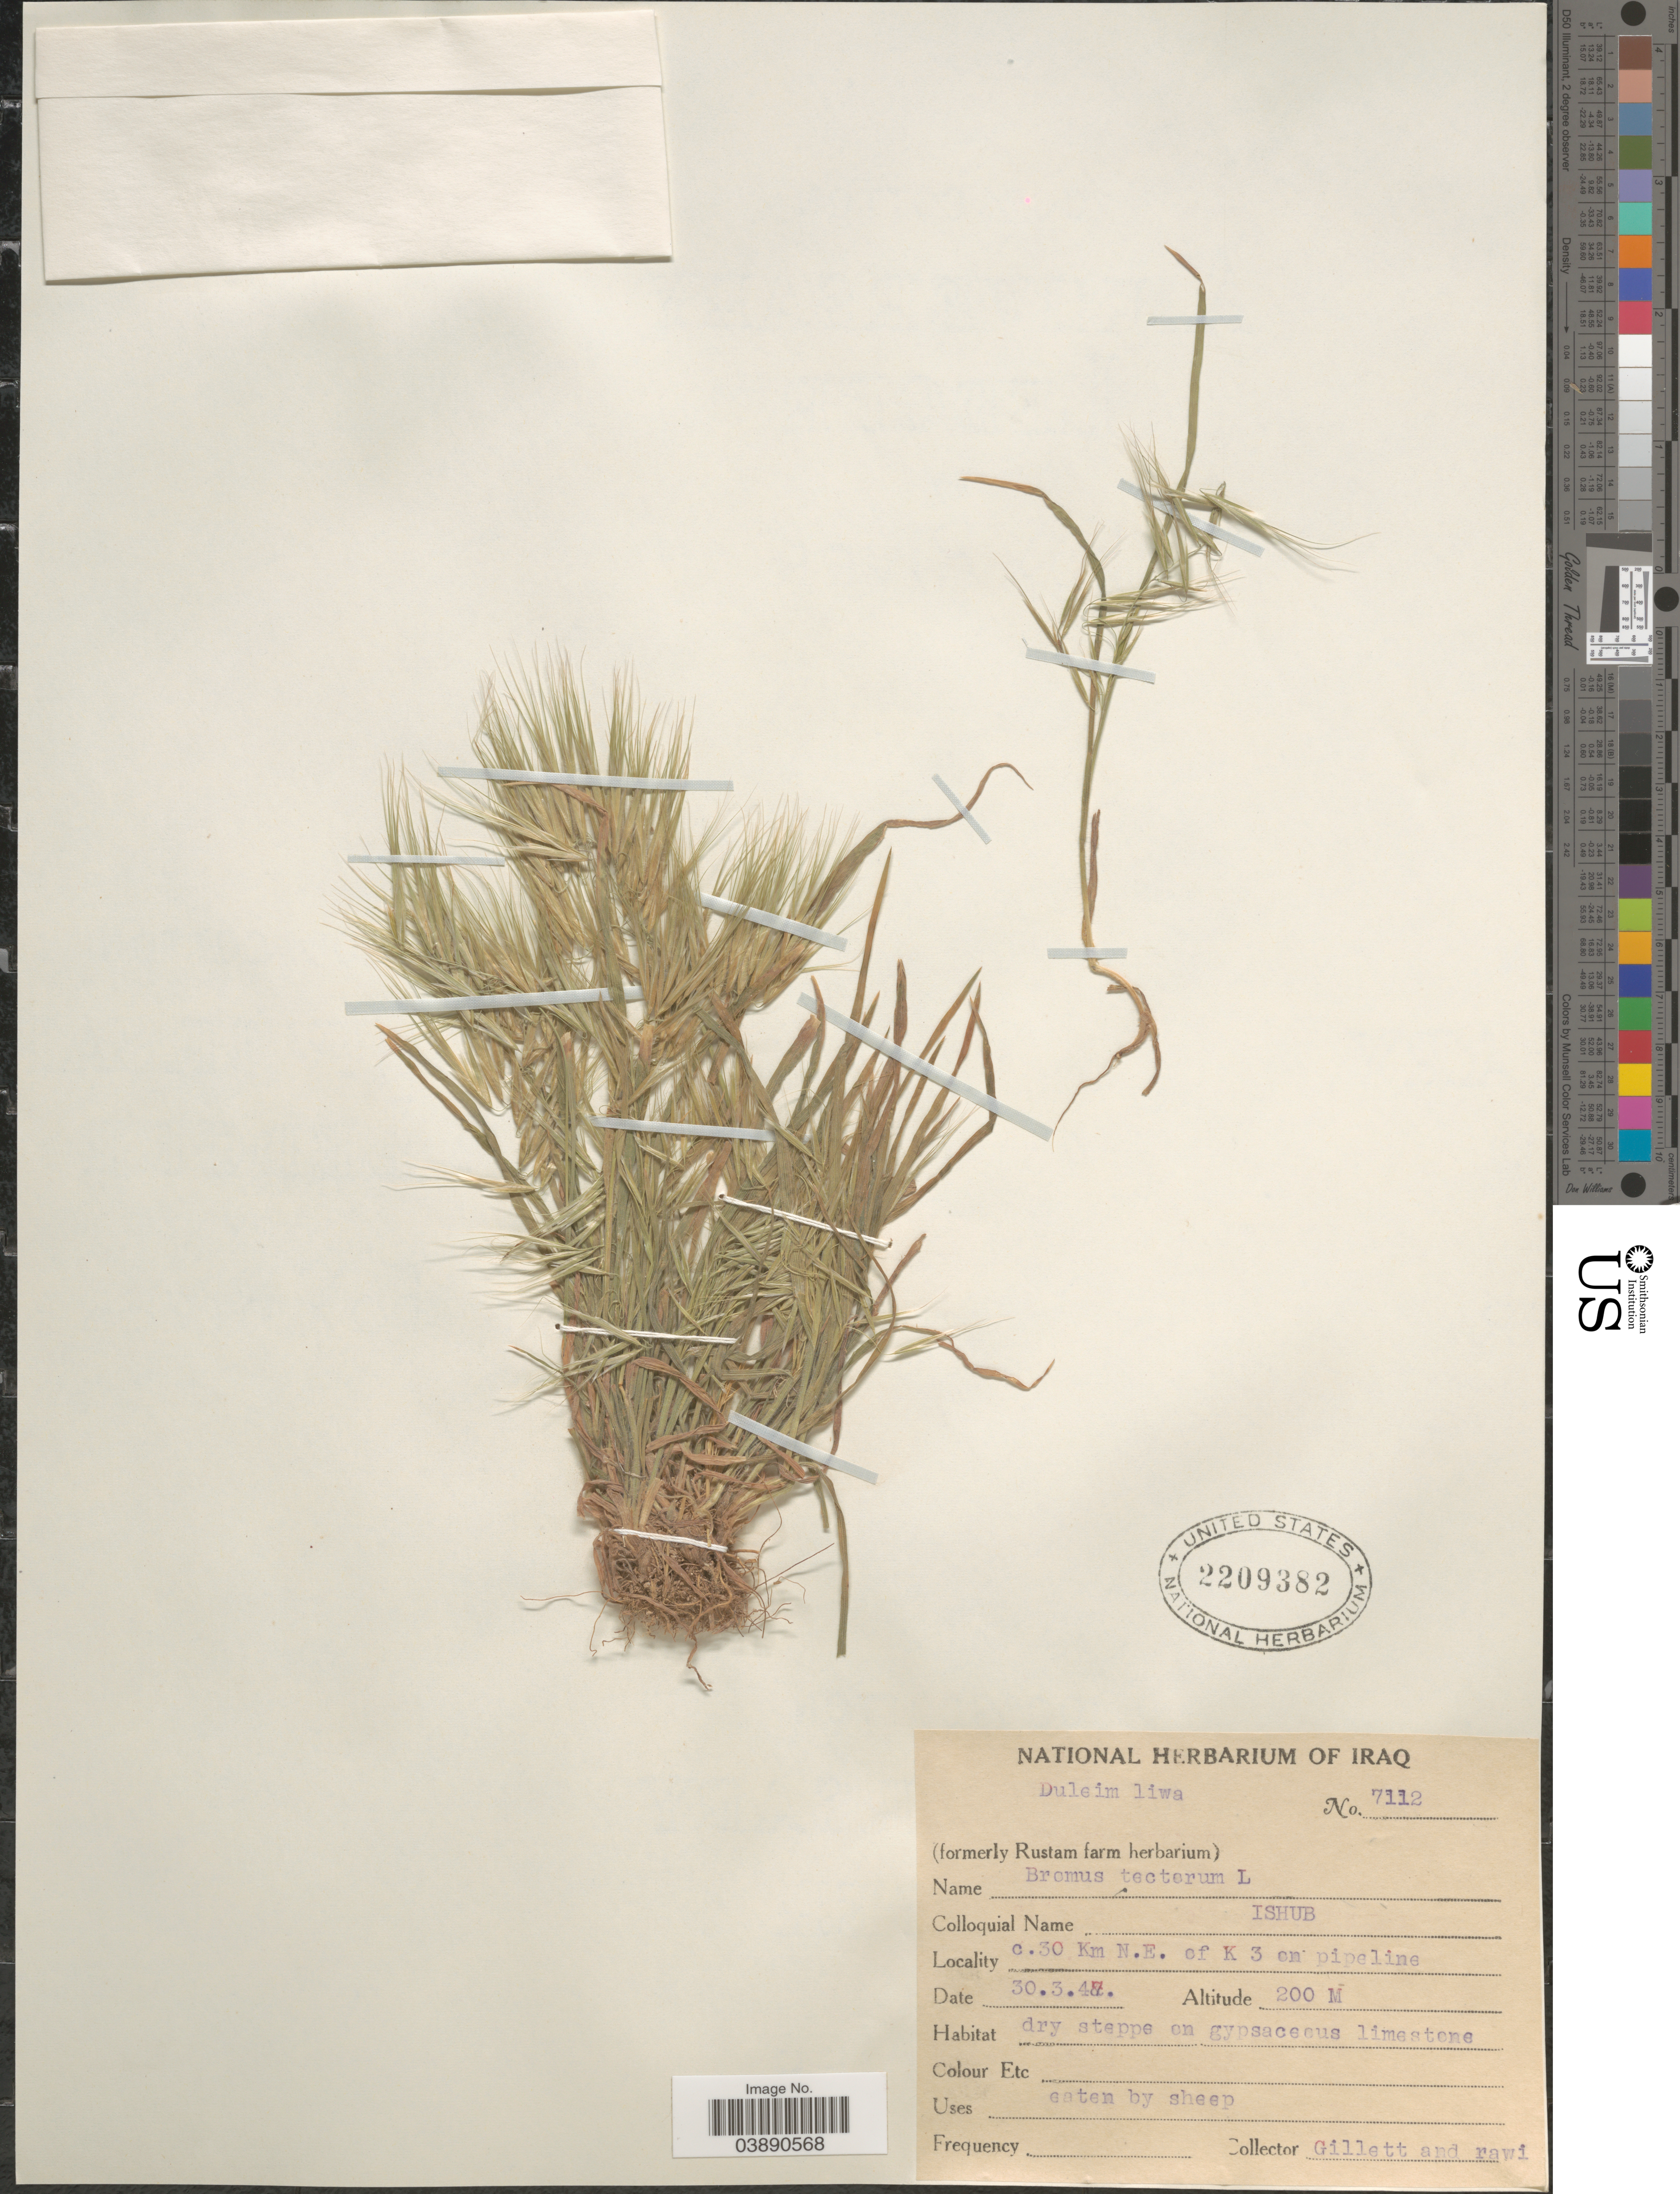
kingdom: Plantae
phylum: Tracheophyta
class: Liliopsida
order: Poales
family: Poaceae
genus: Bromus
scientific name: Bromus tectorum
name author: L.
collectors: Gillett, -- & -. Rawi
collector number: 7112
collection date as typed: Transcribed d/m/y: 30/3/47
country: Iraq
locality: Duleim liwa. c. 30 Km N.E. of K 3 on pipeline.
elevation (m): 200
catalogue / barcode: US 2209382